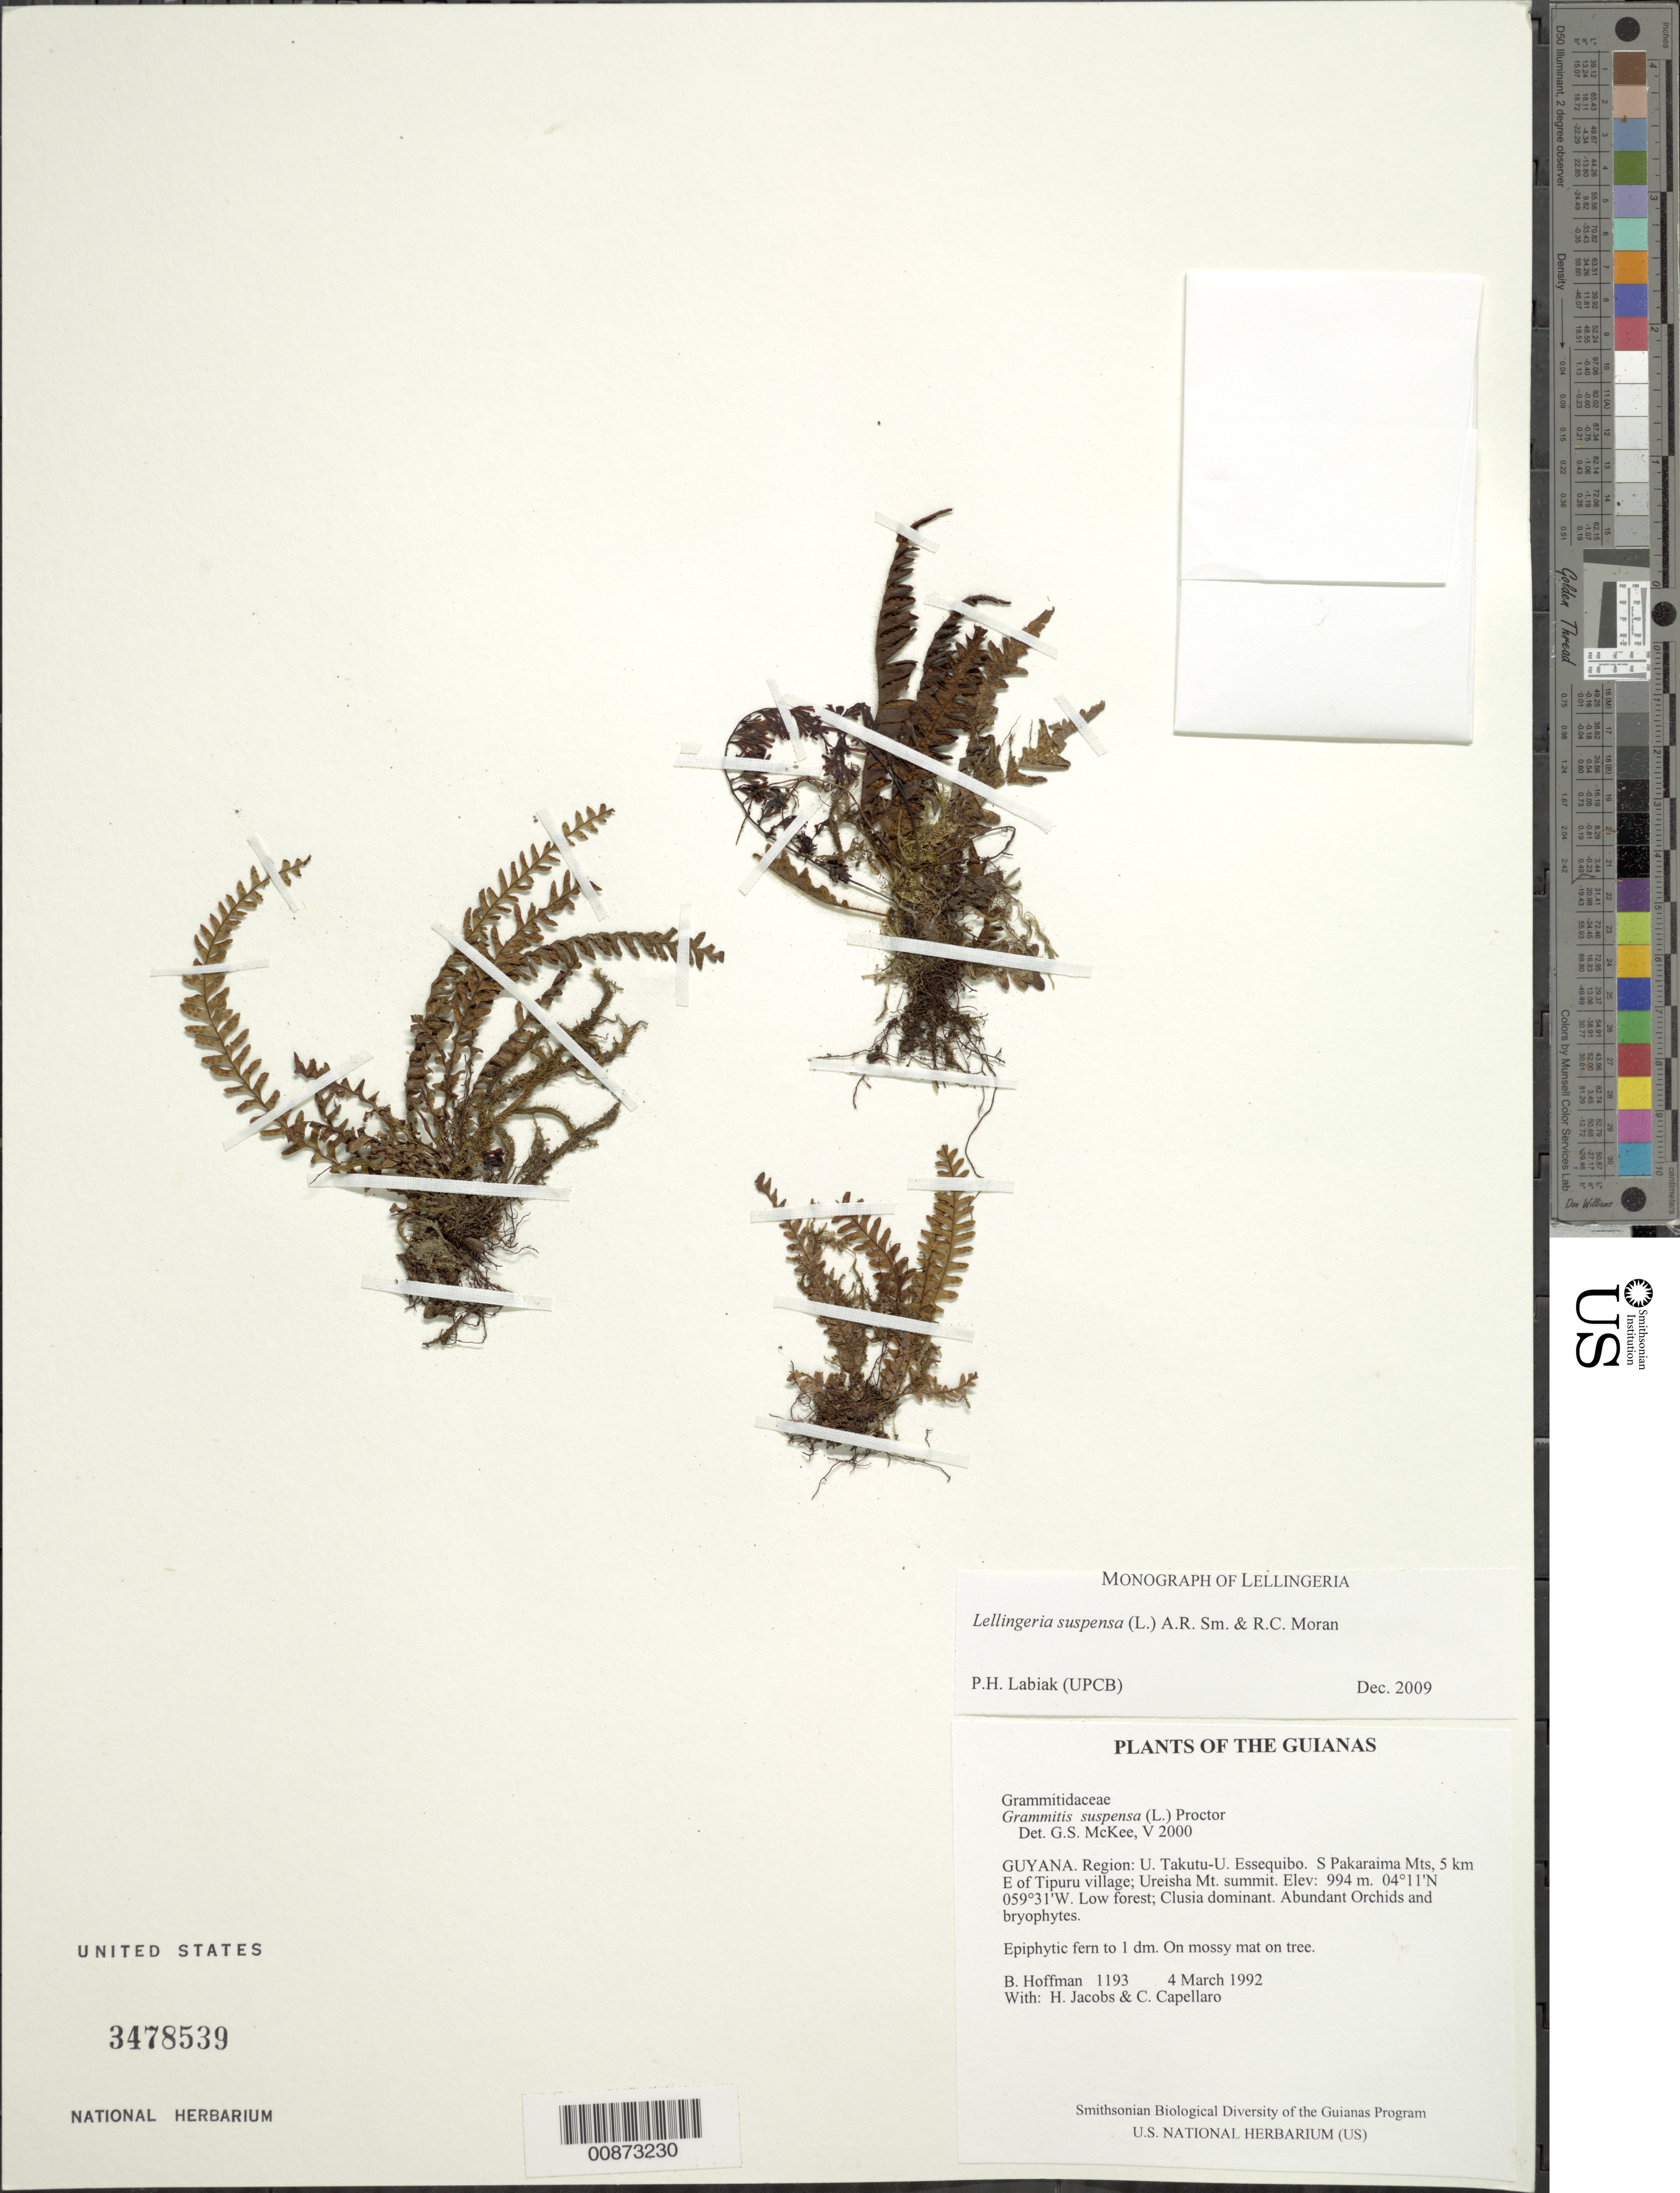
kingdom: Plantae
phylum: Tracheophyta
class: Polypodiopsida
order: Polypodiales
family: Polypodiaceae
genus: Lellingeria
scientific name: Lellingeria suspensa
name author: (L.) A.R. Sm. & R.C. Moran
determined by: Labiak, P. H.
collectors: B. Hoffman, H. Jacobs & C. Capellaro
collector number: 1193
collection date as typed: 4 March 1992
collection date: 1992-03-04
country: Guyana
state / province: U. Takutu-U. Essequibo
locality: S Pakaraima Mts, 5 km E of Tipuru village; Ureisha Mt. summit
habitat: Low forest; Clusia dominant. Abundant Orchids and bryophytes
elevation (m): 994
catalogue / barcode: US 3478539